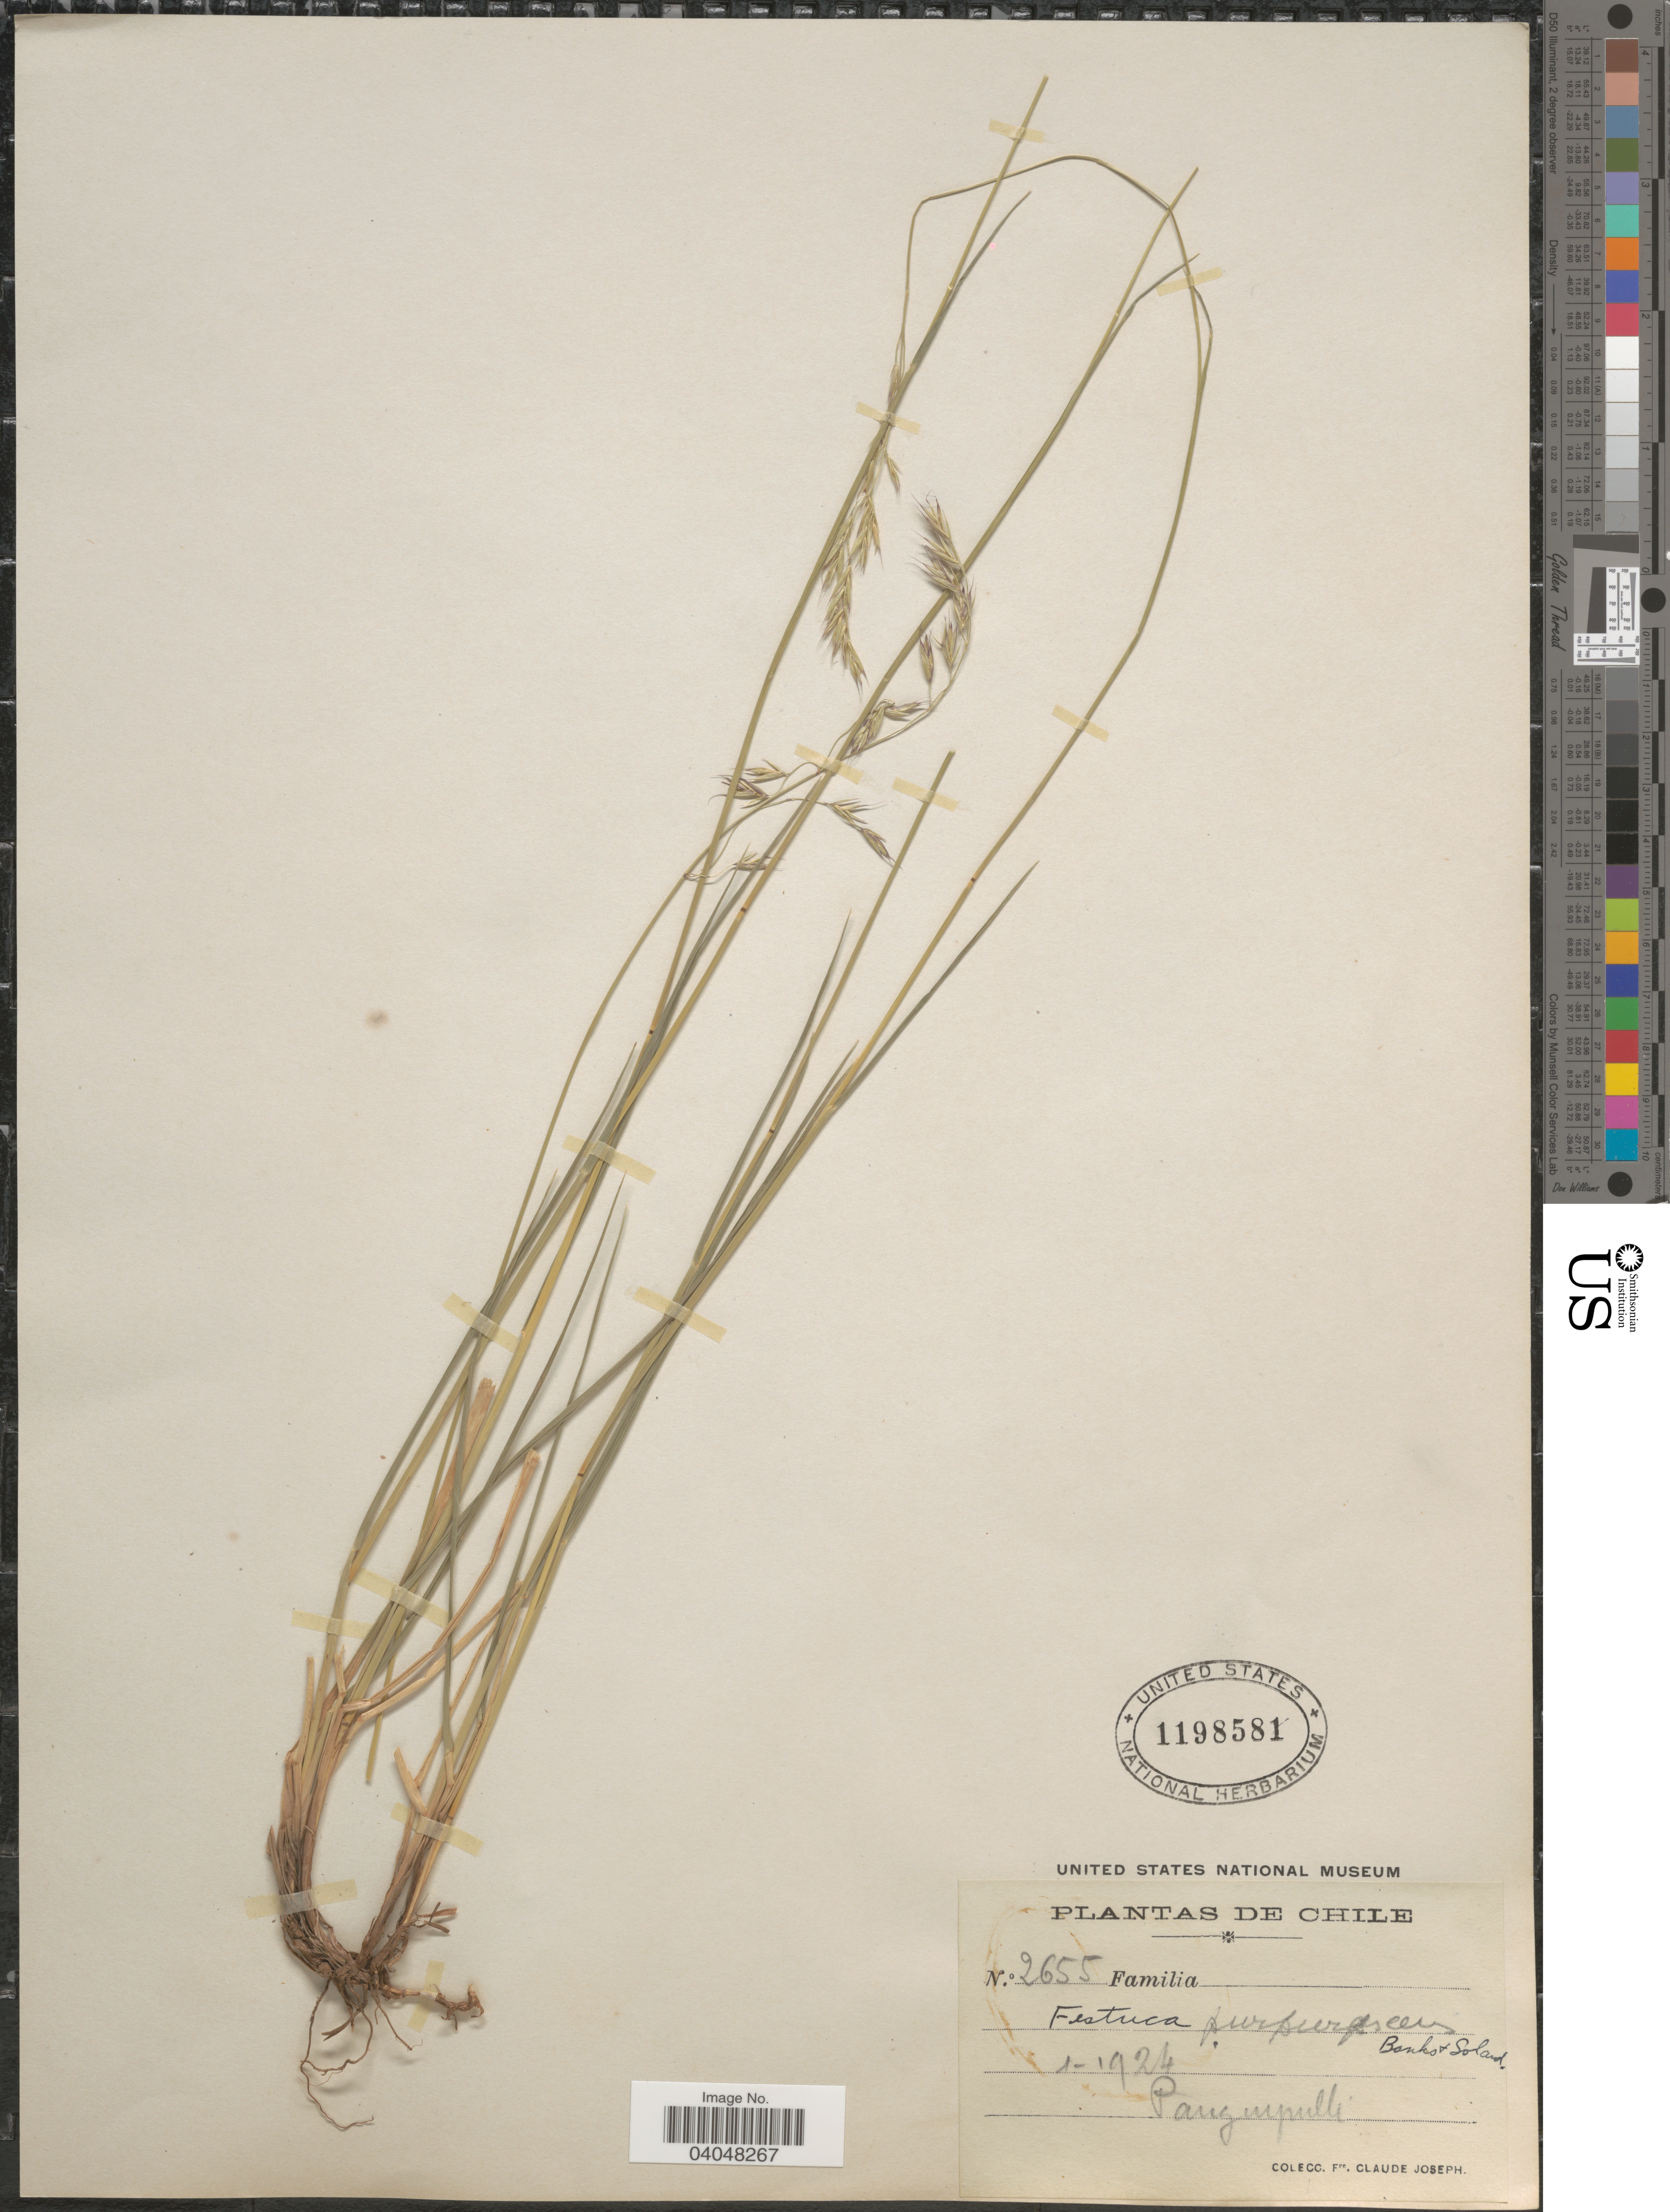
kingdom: Plantae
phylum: Tracheophyta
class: Liliopsida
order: Poales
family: Poaceae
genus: Festuca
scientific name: Festuca purpurascens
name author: Banks & Sol. ex Hook. f.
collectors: Bro. Claude-Joseph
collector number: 2655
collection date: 1924-01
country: Chile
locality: Panguipulli.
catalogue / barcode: US 1198581